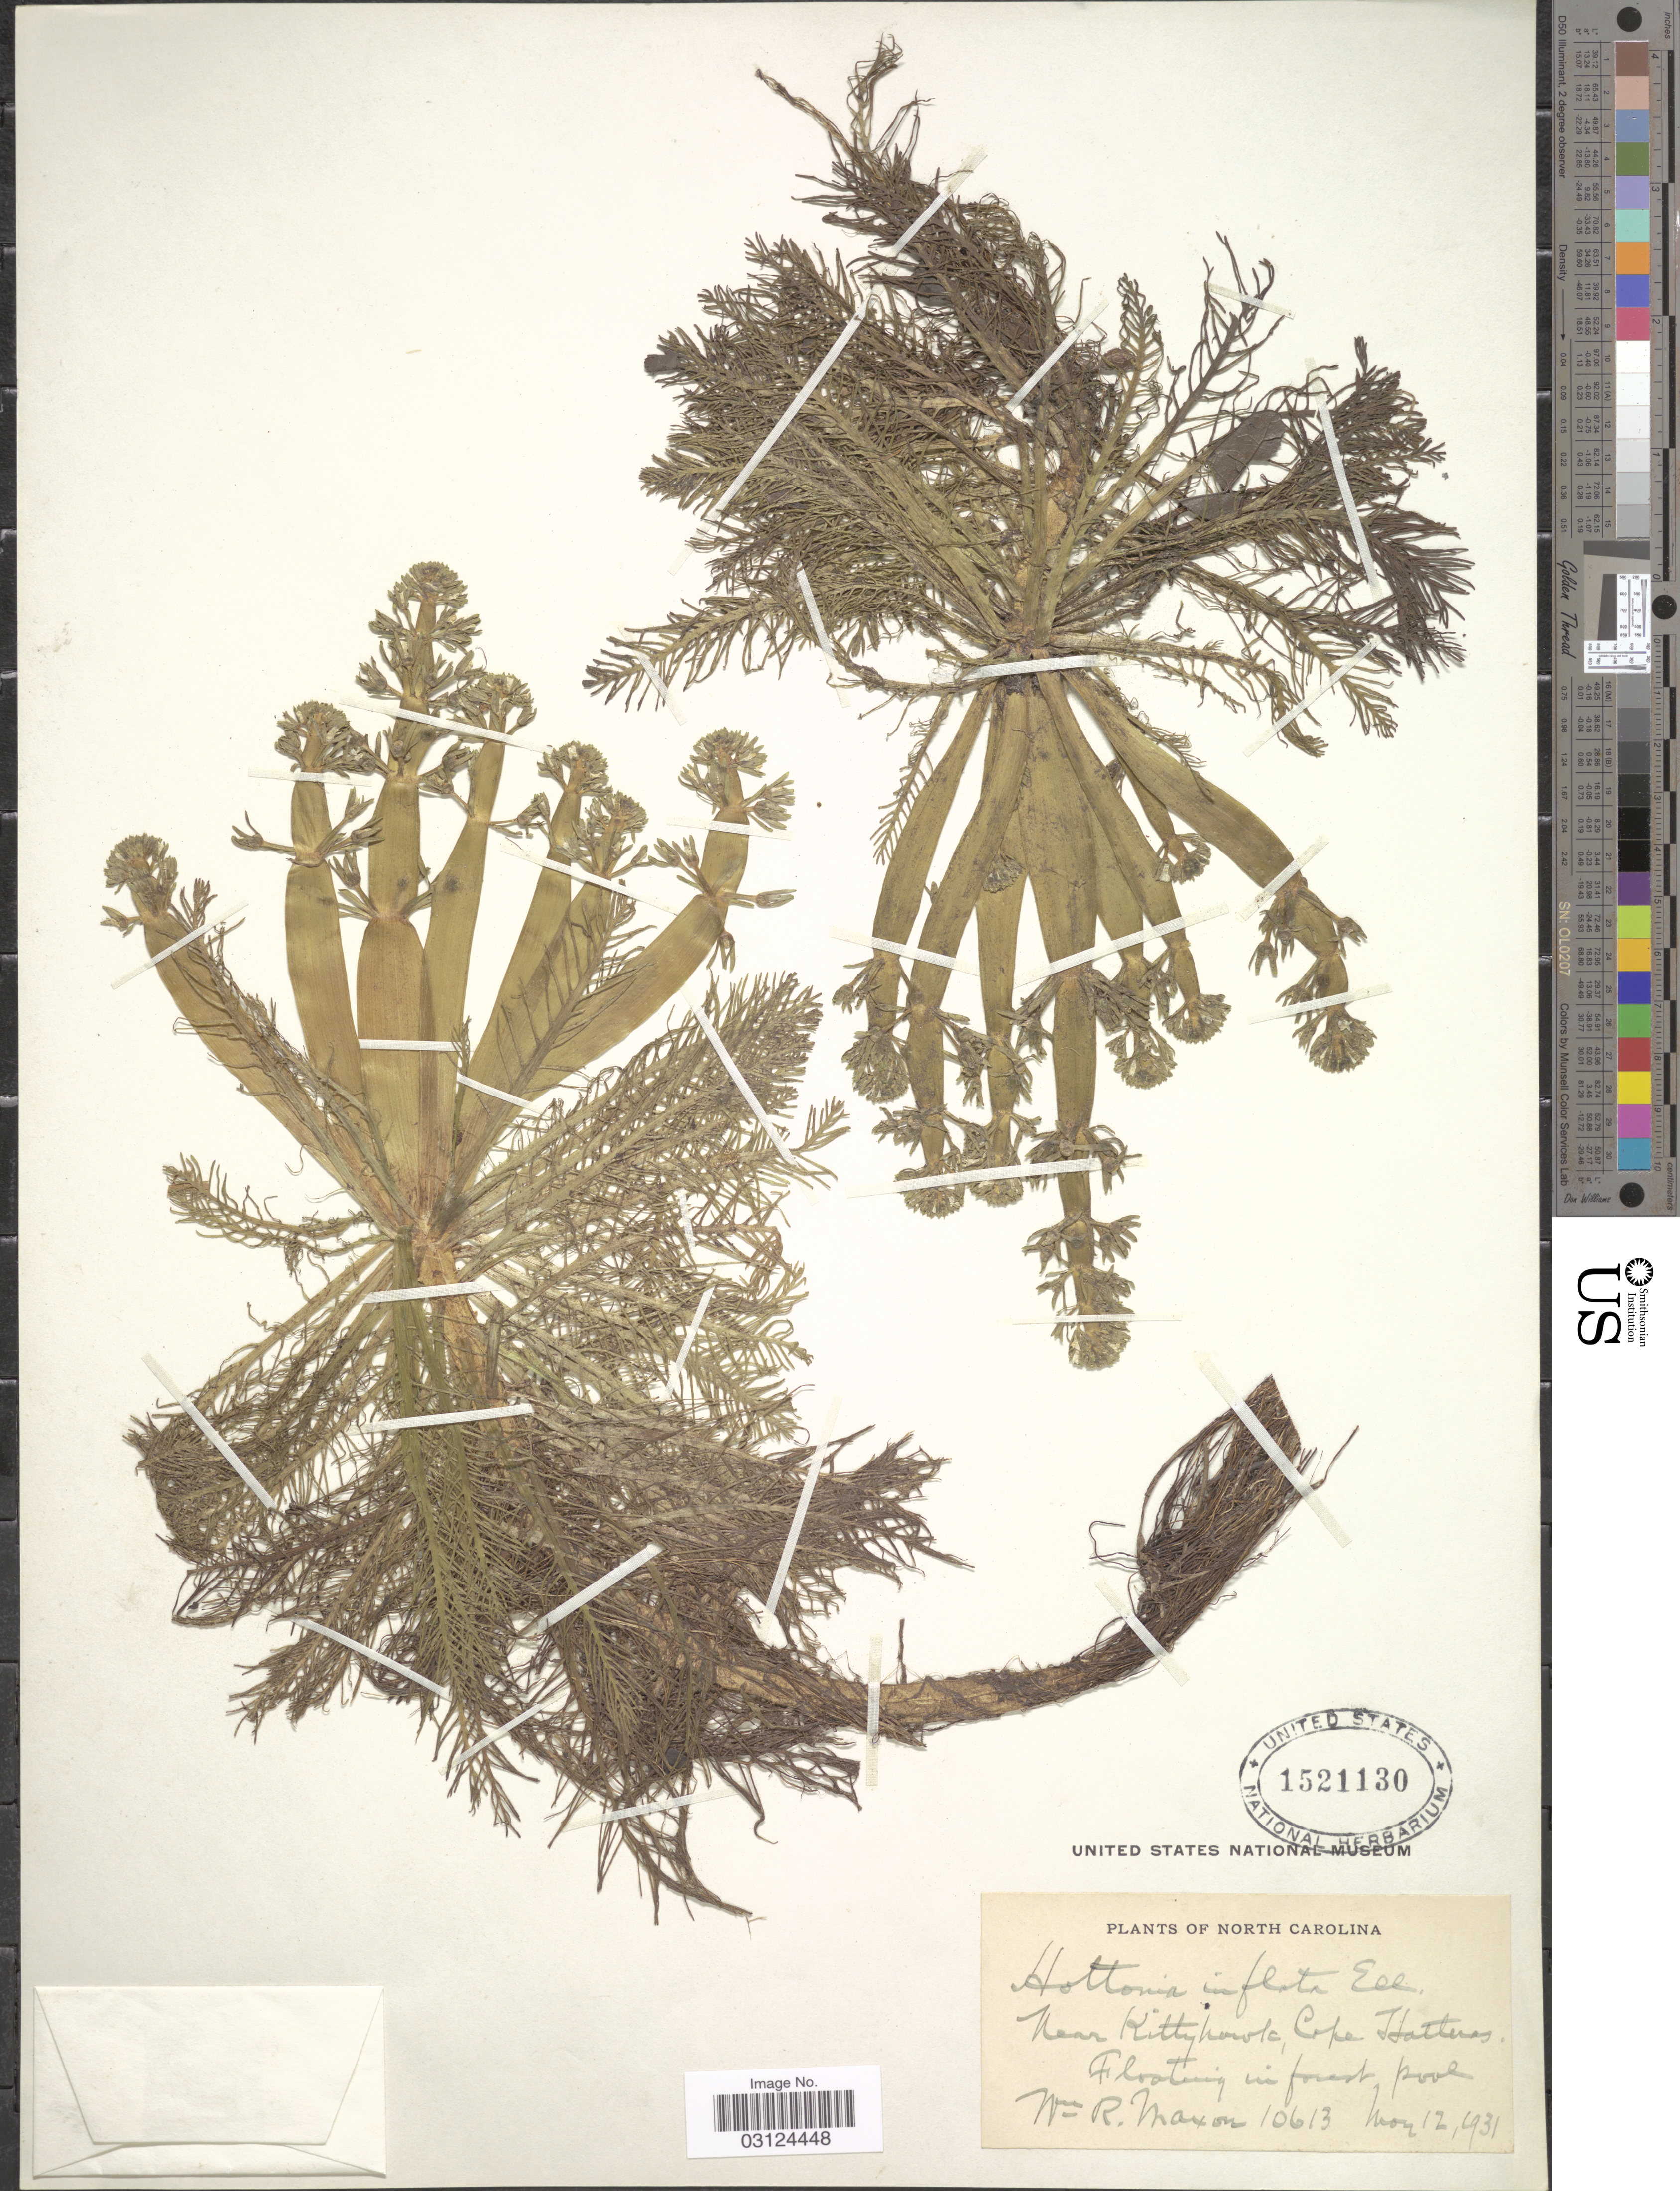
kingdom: Plantae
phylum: Tracheophyta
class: Magnoliopsida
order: Ericales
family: Primulaceae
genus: Hottonia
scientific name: Hottonia inflata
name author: Elliott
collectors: W. R. Maxon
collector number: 10613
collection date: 1931-05-12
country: United States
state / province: North Carolina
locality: Near Kittyhawk, Cape Hatteras.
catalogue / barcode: US 1521130